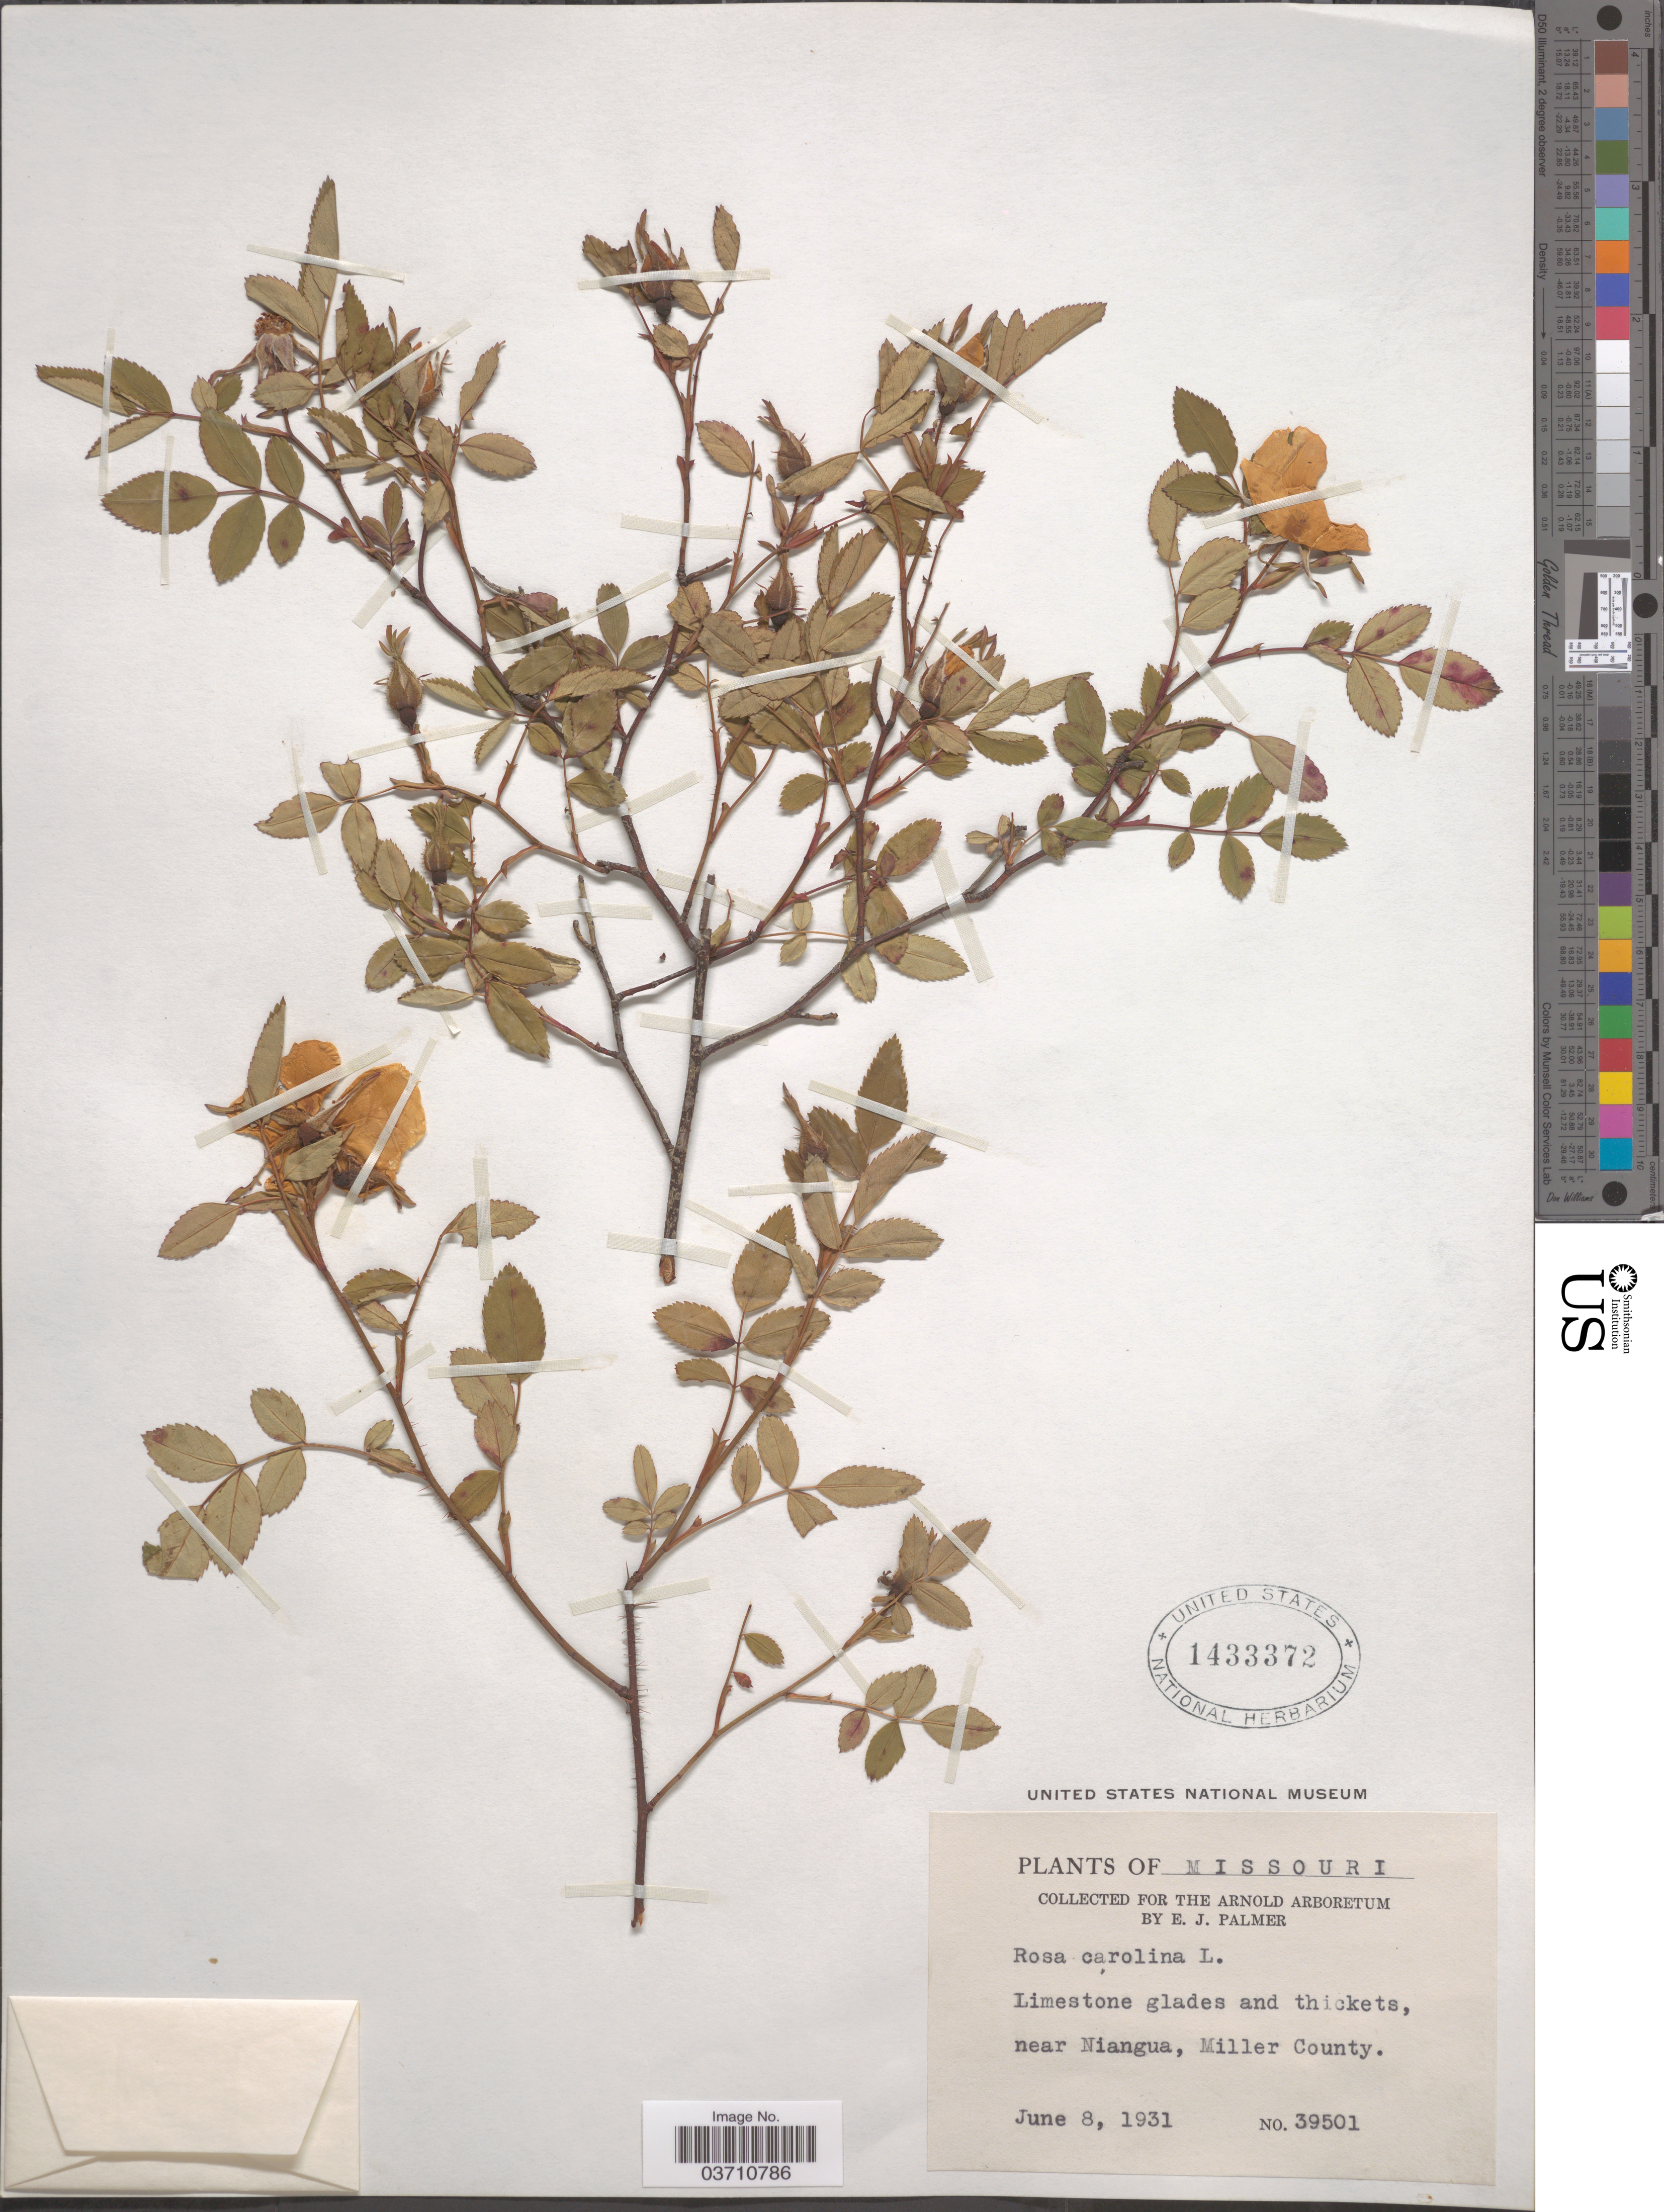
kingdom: Plantae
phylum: Tracheophyta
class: Magnoliopsida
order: Rosales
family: Rosaceae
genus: Rosa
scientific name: Rosa carolina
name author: L.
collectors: E. J. Palmer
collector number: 39501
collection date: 1931-06-08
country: United States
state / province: Missouri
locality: Near Niangua, Miller County.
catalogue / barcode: US 1433372